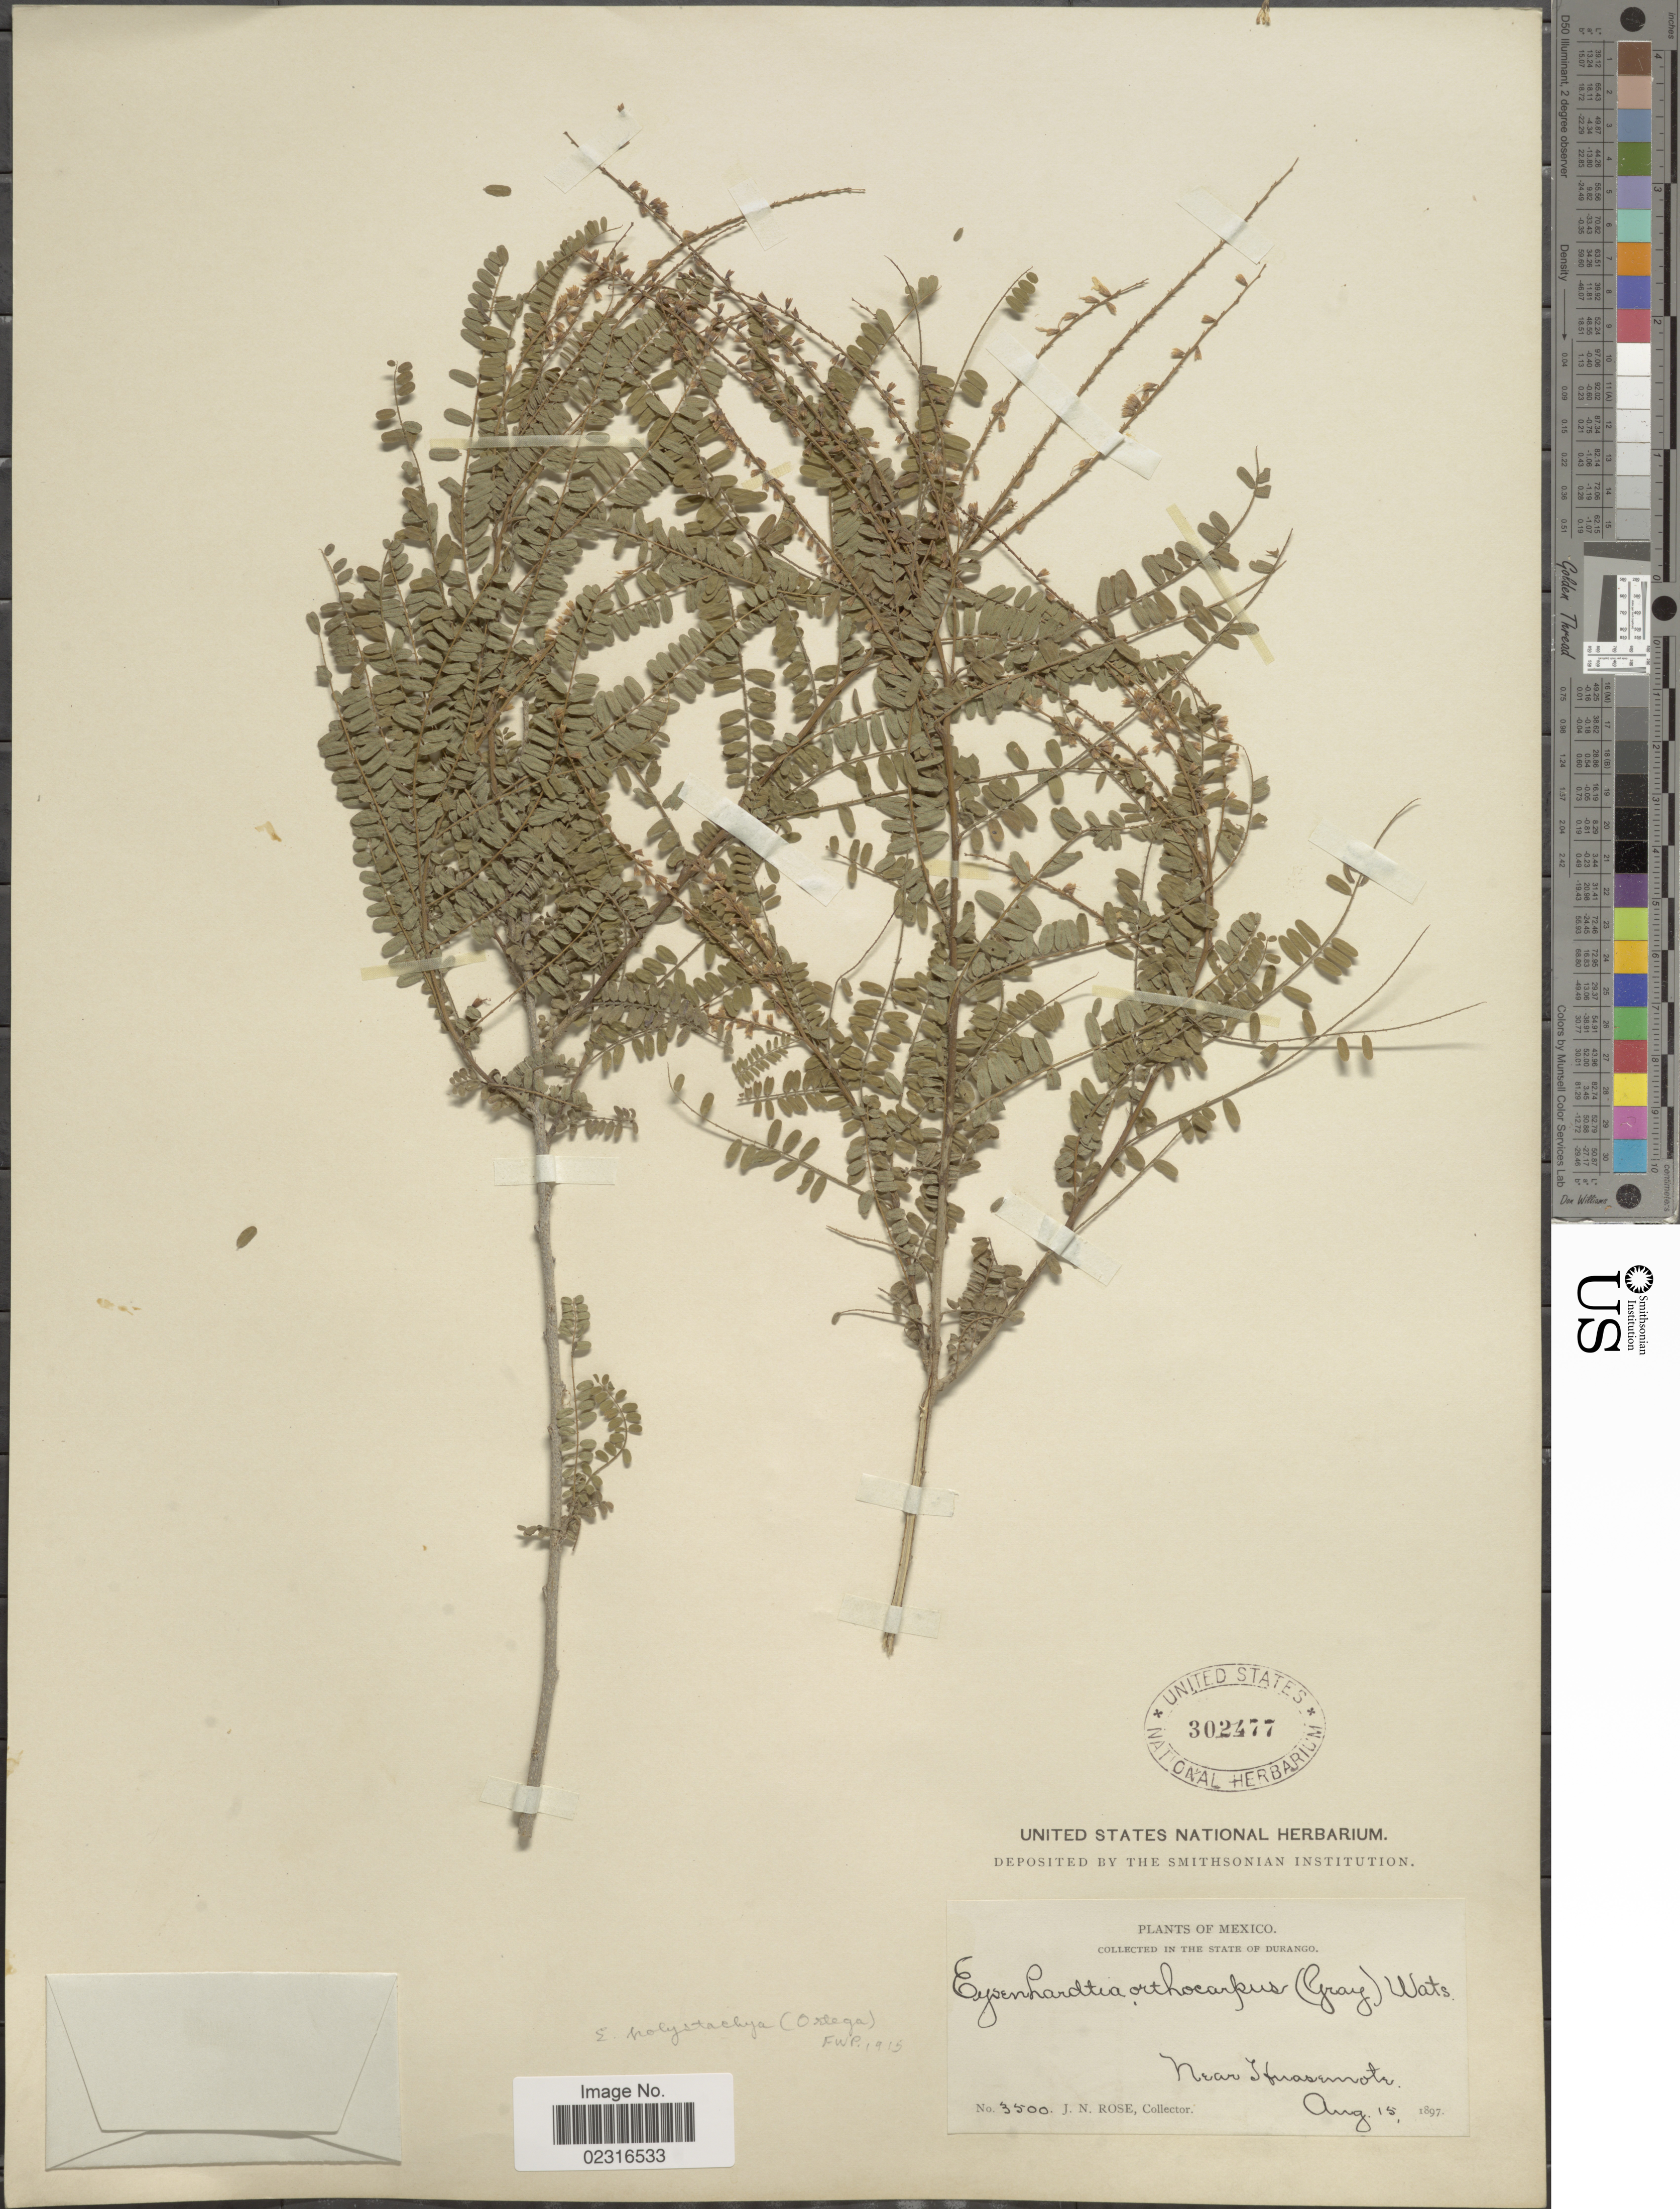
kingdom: Plantae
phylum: Tracheophyta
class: Magnoliopsida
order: Fabales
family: Fabaceae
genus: Eysenhardtia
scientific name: Eysenhardtia polystachya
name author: (Ortega) Sarg.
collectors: J. N. Rose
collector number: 3500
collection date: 1897-08-15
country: Mexico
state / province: Durango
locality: Near Huasamota.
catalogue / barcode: US 302477